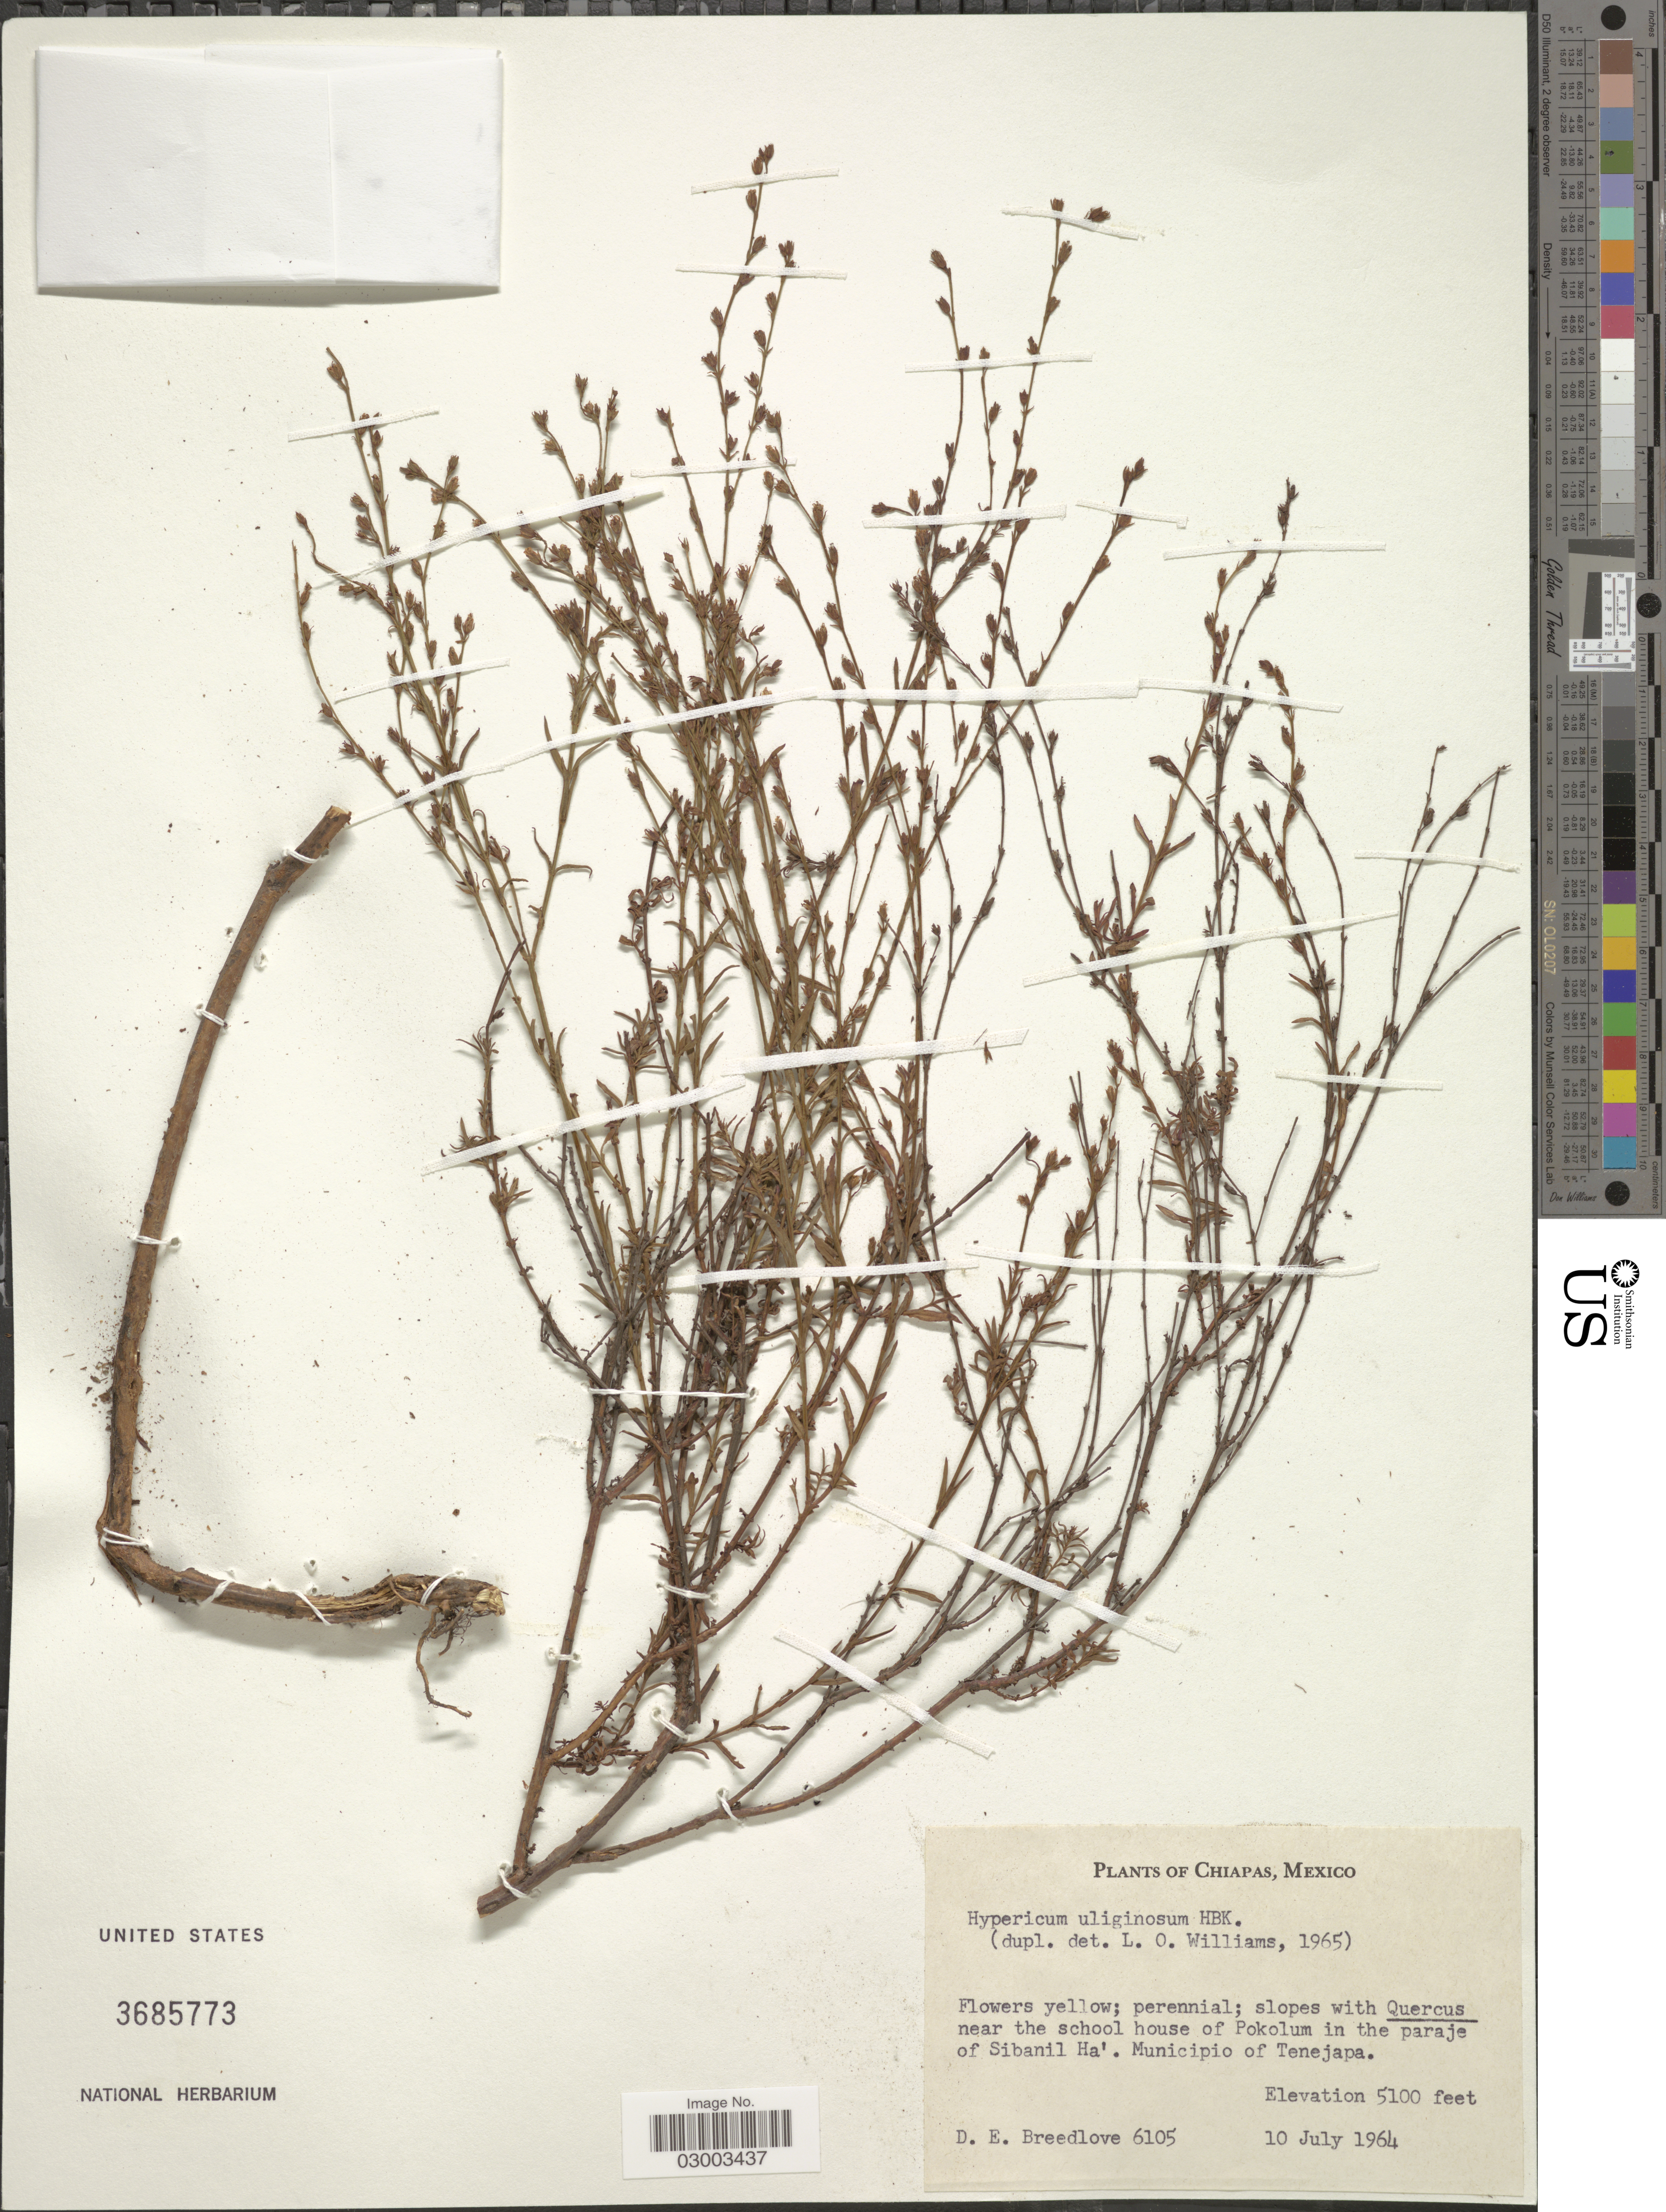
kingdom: Plantae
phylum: Tracheophyta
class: Magnoliopsida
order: Malpighiales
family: Hypericaceae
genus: Hypericum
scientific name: Hypericum silenoides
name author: Juss.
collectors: D. E. Breedlove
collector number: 6105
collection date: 1964-07-10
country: Mexico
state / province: Chiapas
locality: Slopes with Quercus near the school house of Pokolum in the paraje of Sibanil Ha'. Municipio of Tenejapa.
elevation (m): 1554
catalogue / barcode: US 3685773